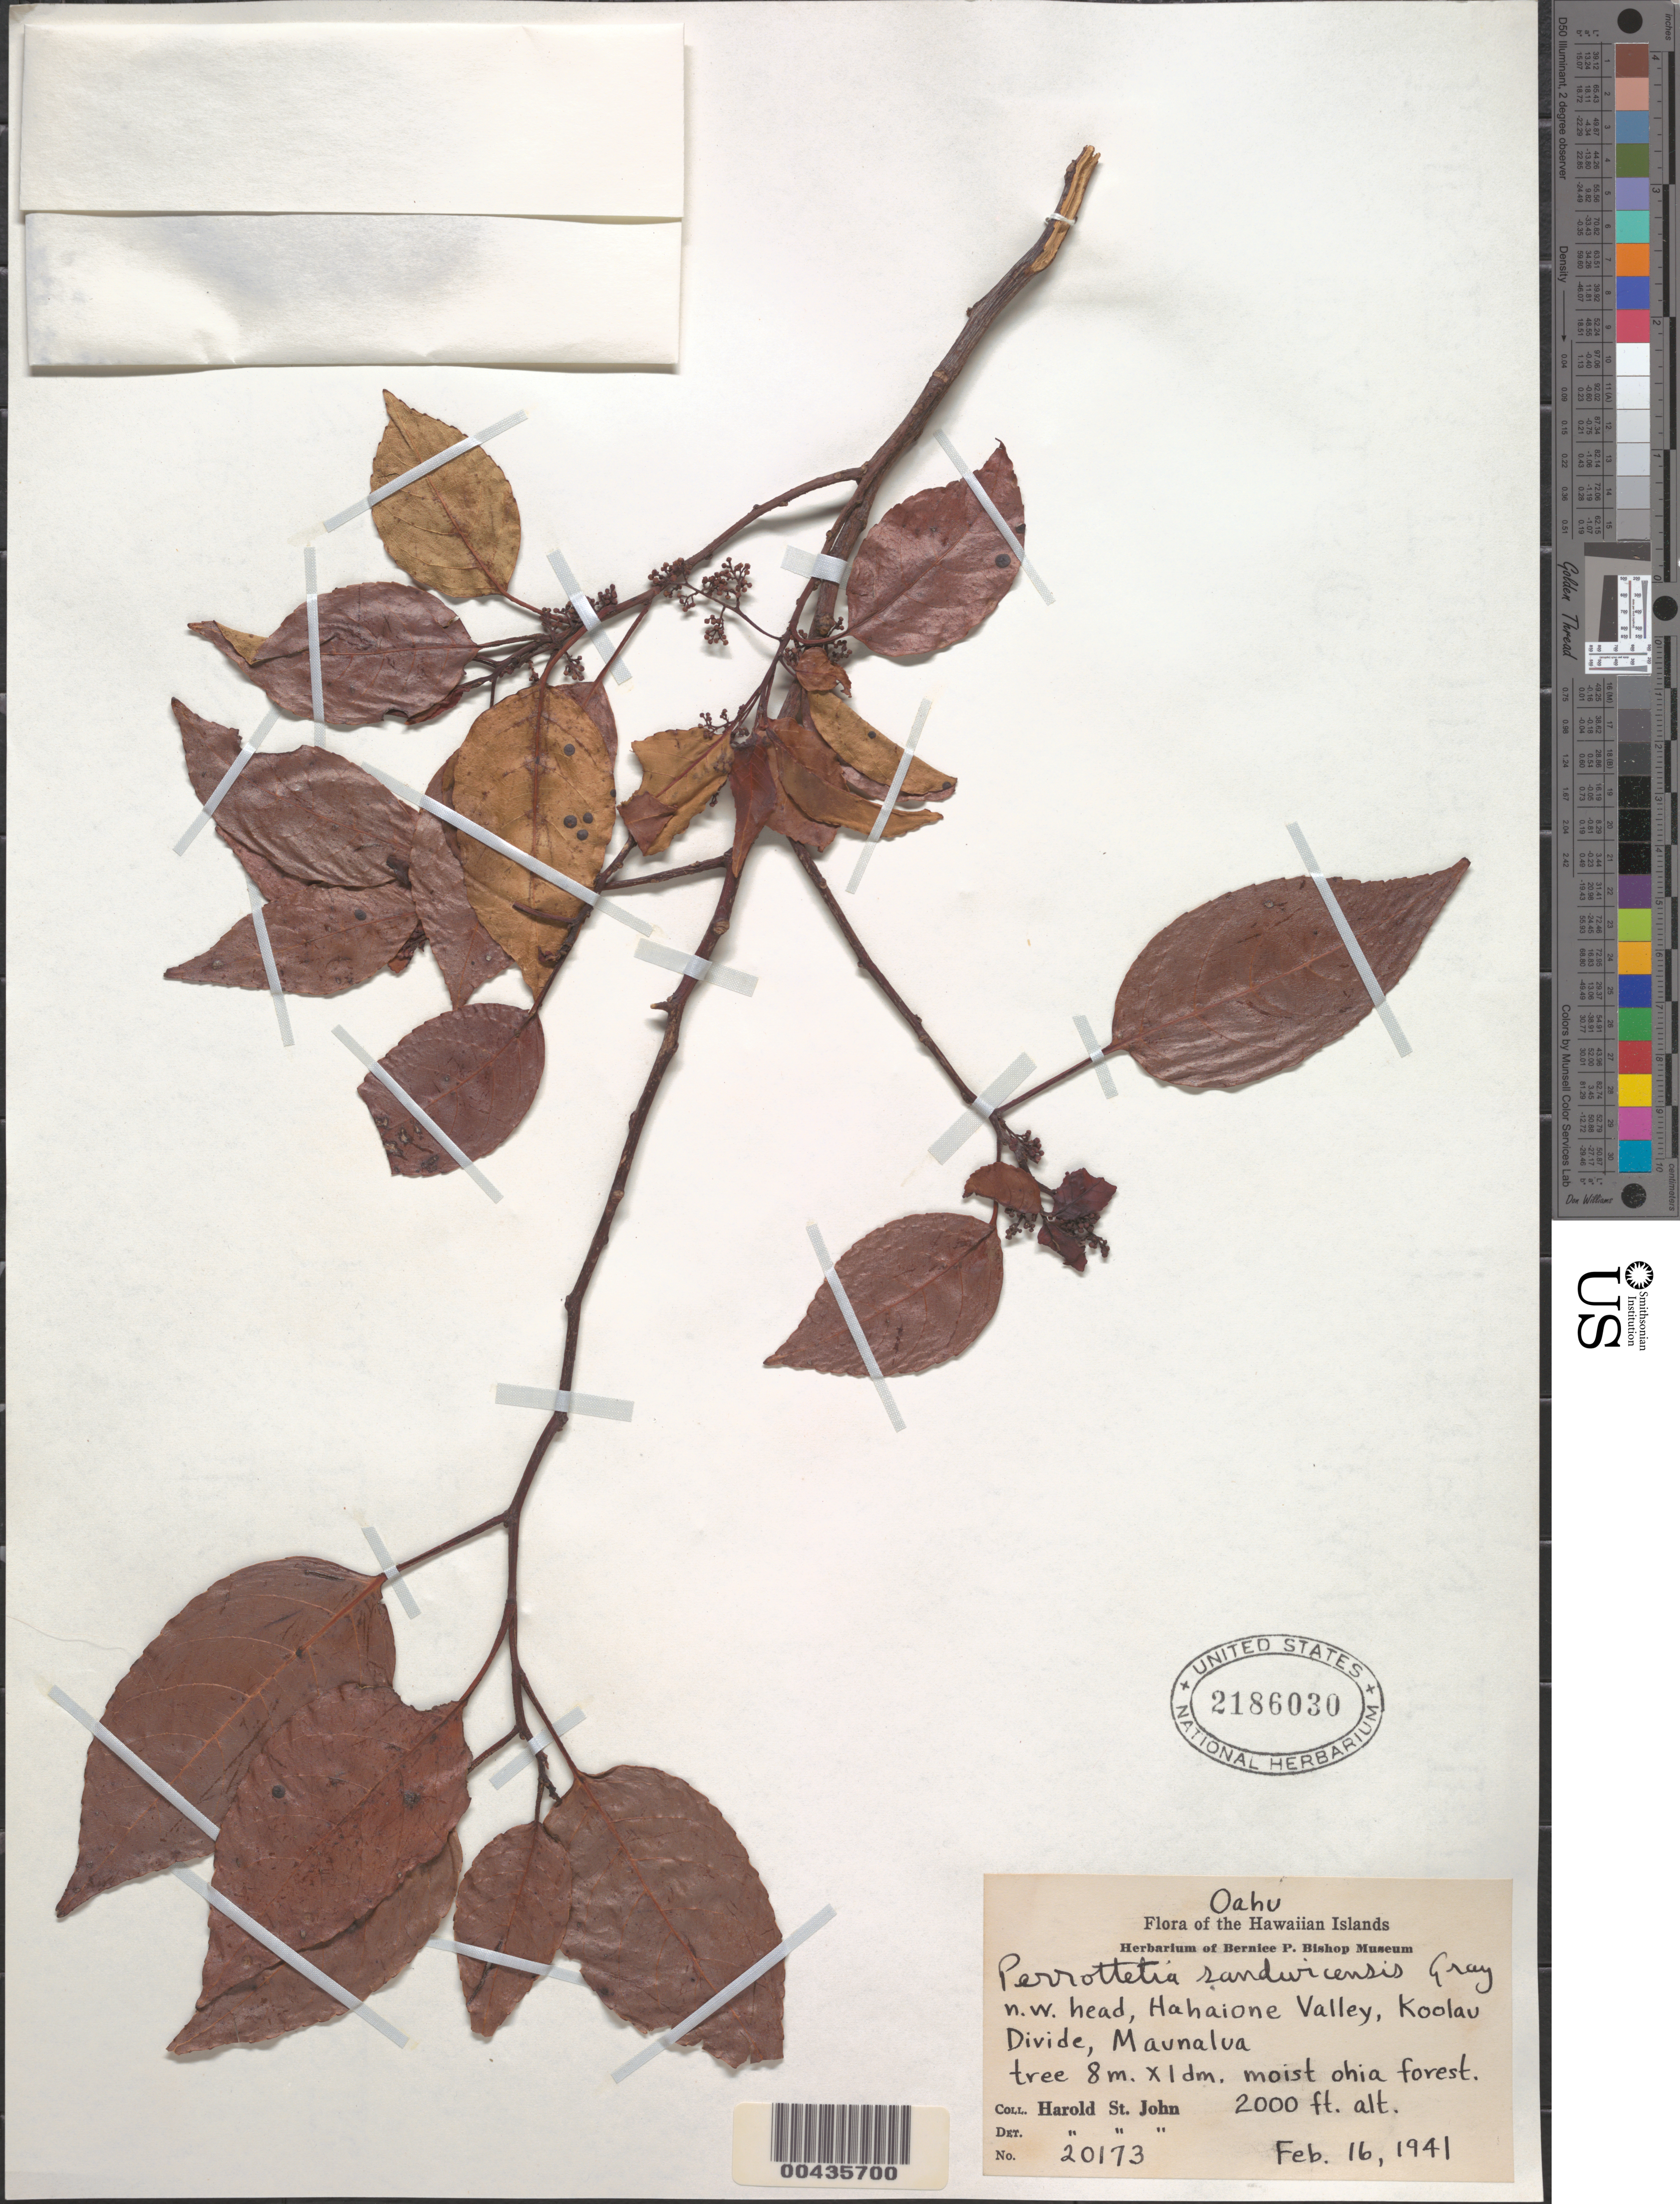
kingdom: Plantae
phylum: Tracheophyta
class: Magnoliopsida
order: Huerteales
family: Dipentodontaceae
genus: Perrottetia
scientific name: Perrottetia sandwicensis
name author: A. Gray in Wilkes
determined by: St. John, H.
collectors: H. St. John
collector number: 20173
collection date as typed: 16 Feb 1941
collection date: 1941-02-16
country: United States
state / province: Hawaii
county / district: Honolulu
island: Oahu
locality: NW head, Hahaione Valley, Koolau Divide, Maunalua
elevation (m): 610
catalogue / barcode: US 2186030